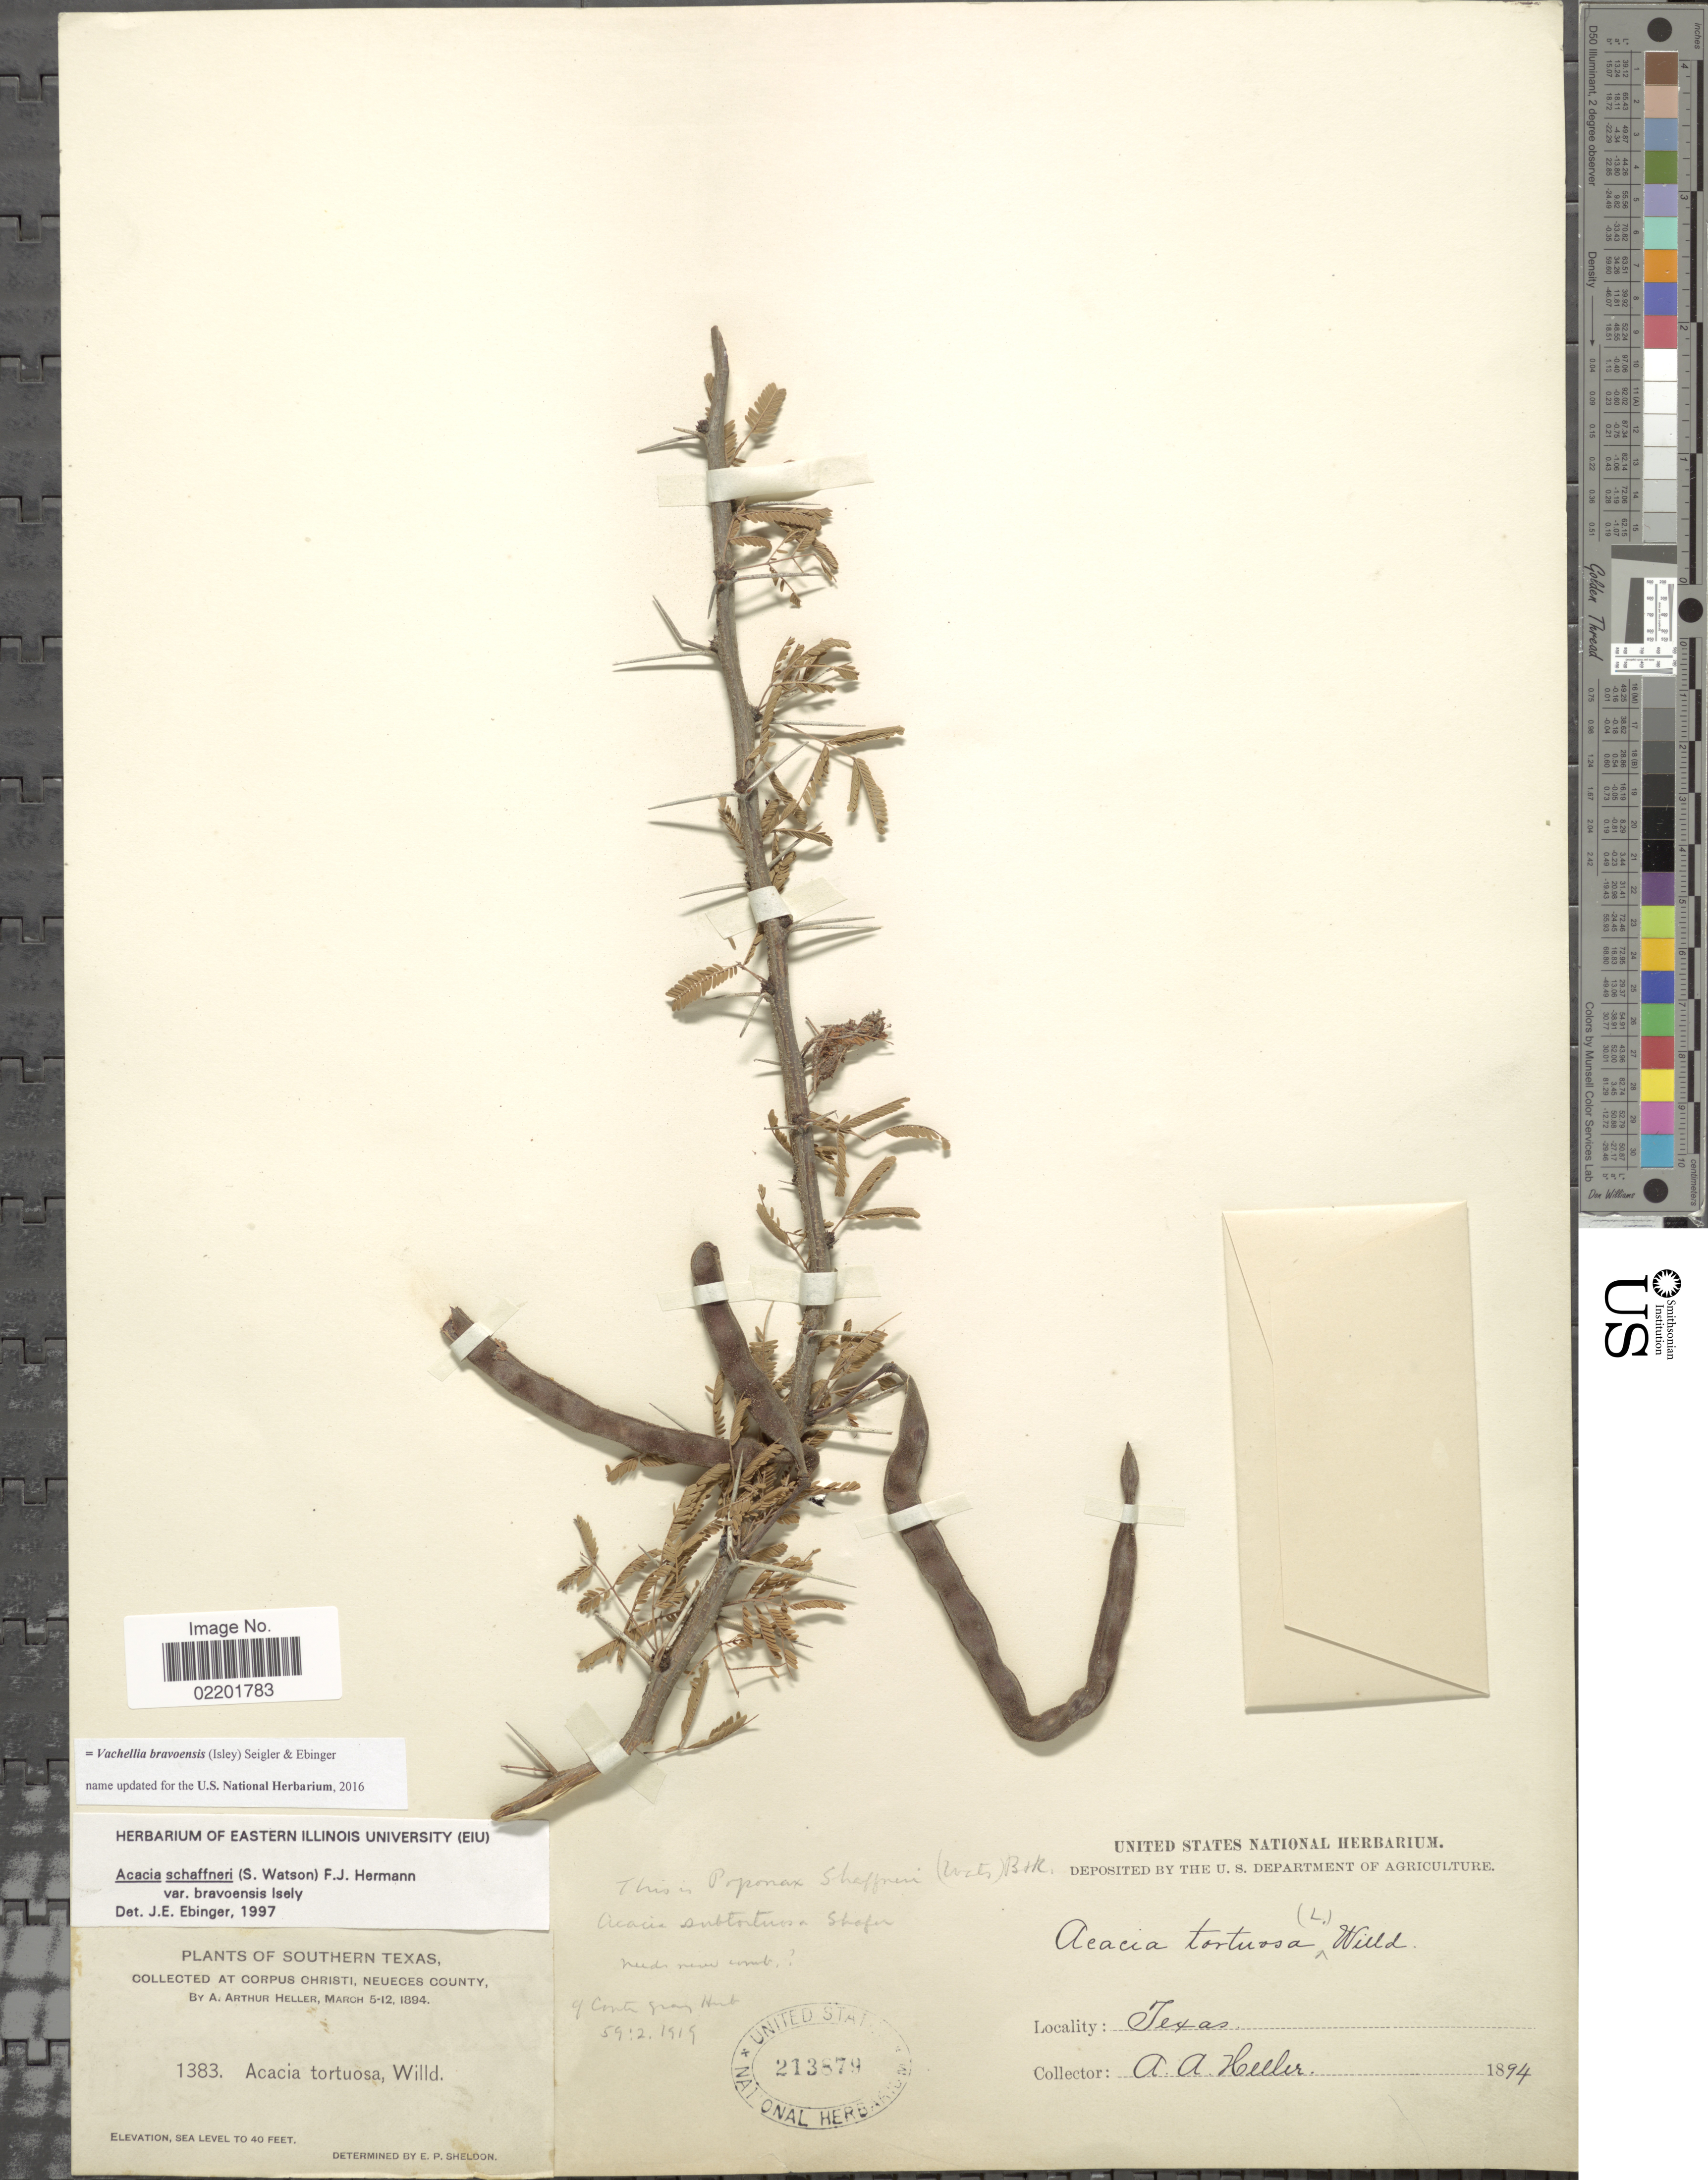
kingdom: Plantae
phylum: Tracheophyta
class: Magnoliopsida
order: Fabales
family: Fabaceae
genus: Vachellia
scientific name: Vachellia bravoensis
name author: (Isely) Seigler & Ebinger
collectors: A. A. Heller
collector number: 1383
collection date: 1894-05-12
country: United States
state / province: Texas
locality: Southern Texas, Corpus Christi, Neueces County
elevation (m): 12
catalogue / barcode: US 213879